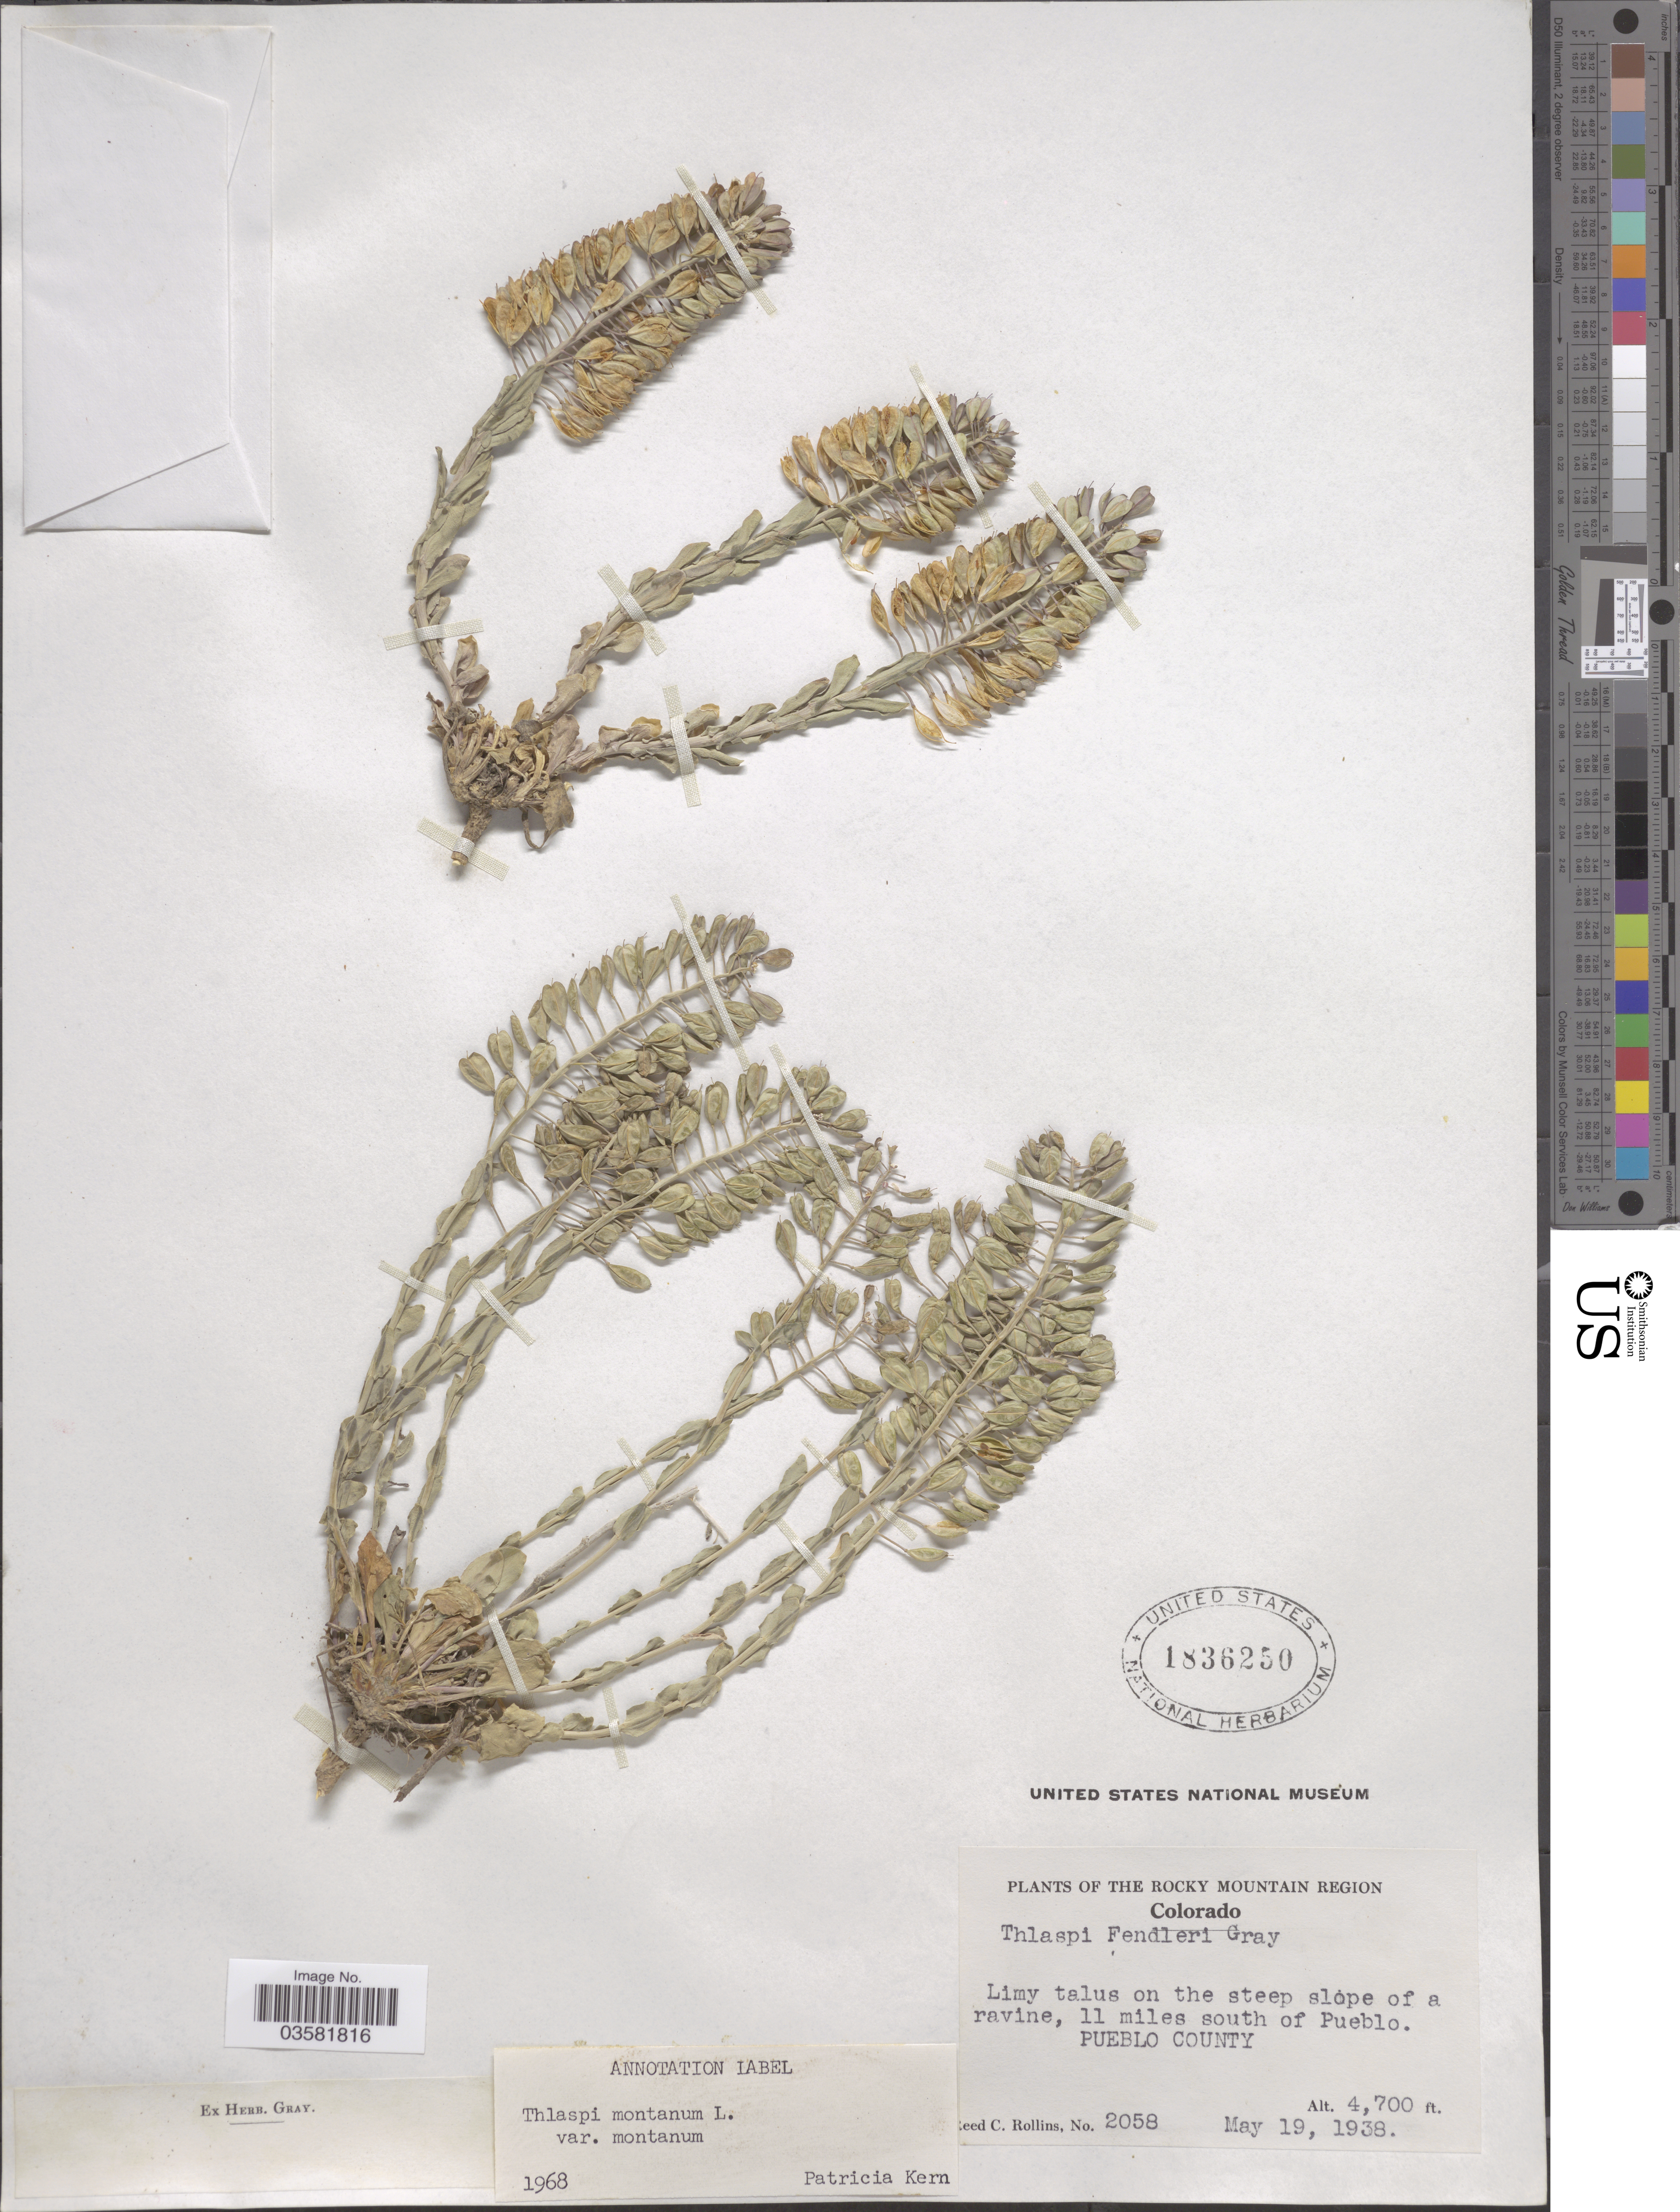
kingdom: Plantae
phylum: Tracheophyta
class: Magnoliopsida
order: Brassicales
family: Brassicaceae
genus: Thlaspi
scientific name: Thlaspi montanum var. montanum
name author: L.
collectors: R. C. Rollins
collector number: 2058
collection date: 1938-05-19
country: United States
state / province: Colorado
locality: The Rocky Mountain Region. Limy talus on the steep slope of a ravine, 11 miles south of Pueblo. Pueblo County.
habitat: limy talus on the steep slope of a ravine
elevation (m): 1433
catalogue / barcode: US 1836250